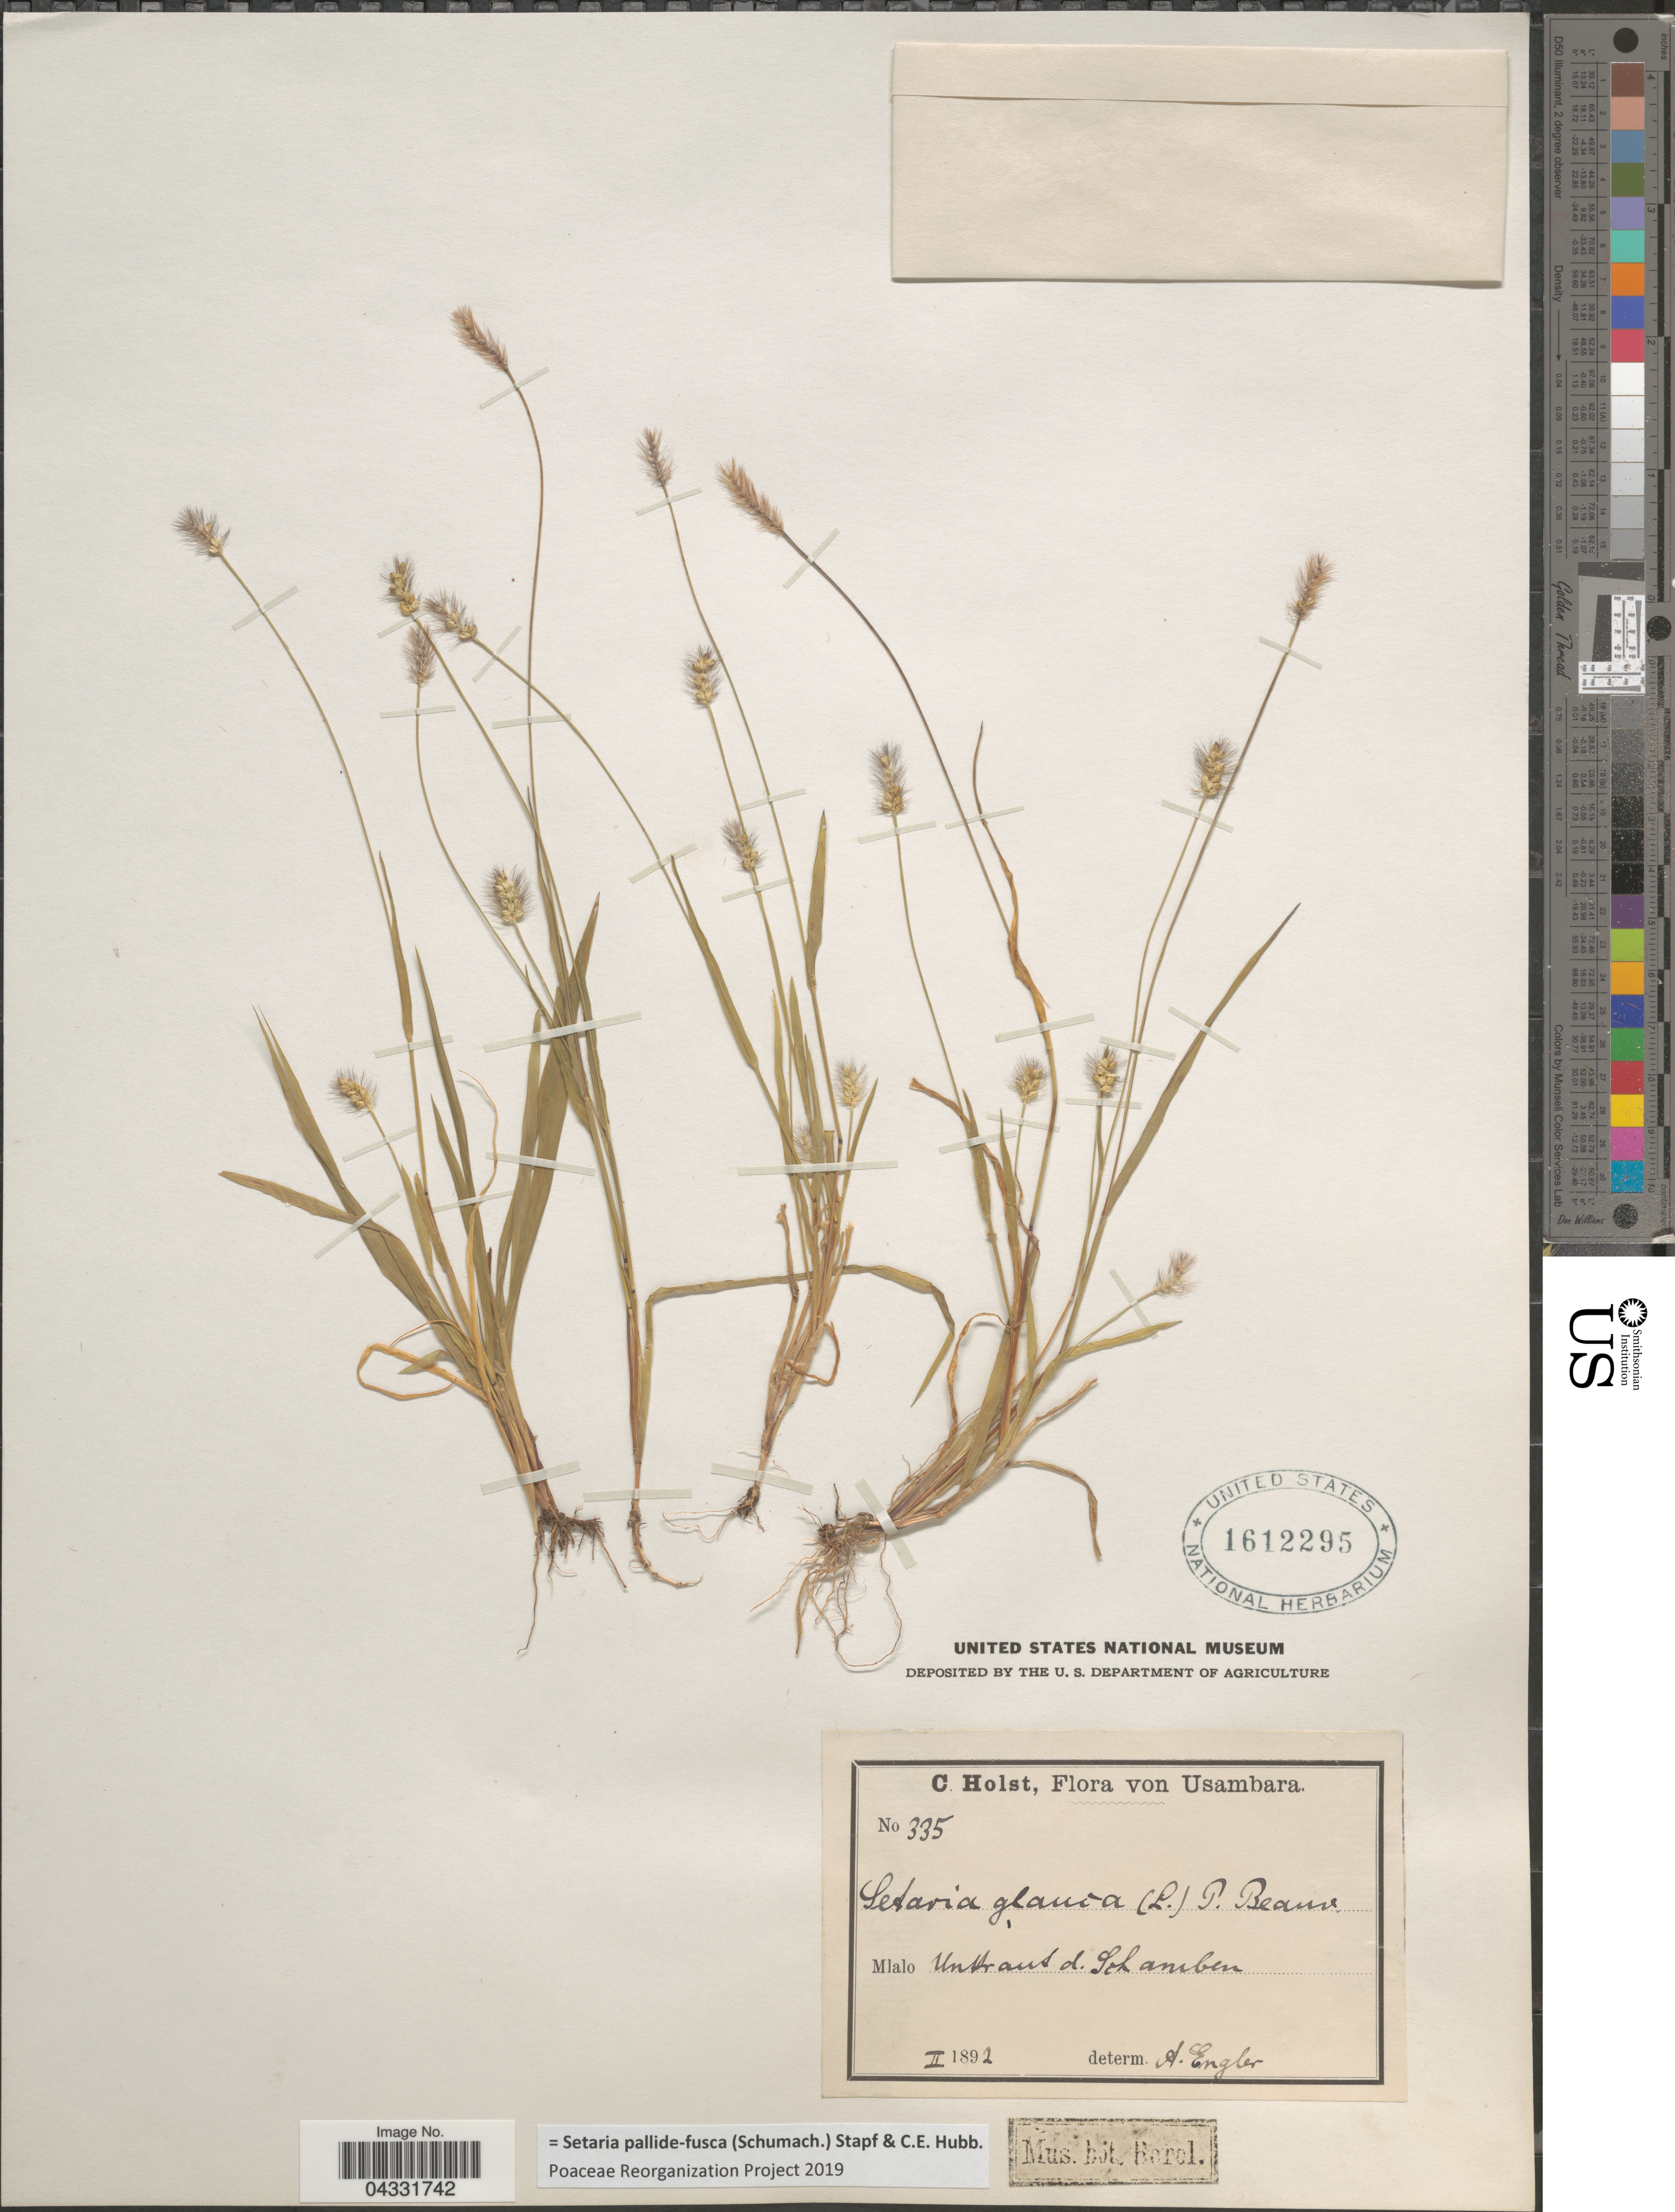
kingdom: Plantae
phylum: Tracheophyta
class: Liliopsida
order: Poales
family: Poaceae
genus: Setaria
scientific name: Setaria pallide-fusca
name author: (Schumach.) Stapf & C.E. Hubb.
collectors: C. H. Holst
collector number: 335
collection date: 1892-02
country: Tanzania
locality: Usambara. Mlalo Unkraut d. Schamben.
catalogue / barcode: US 1612295